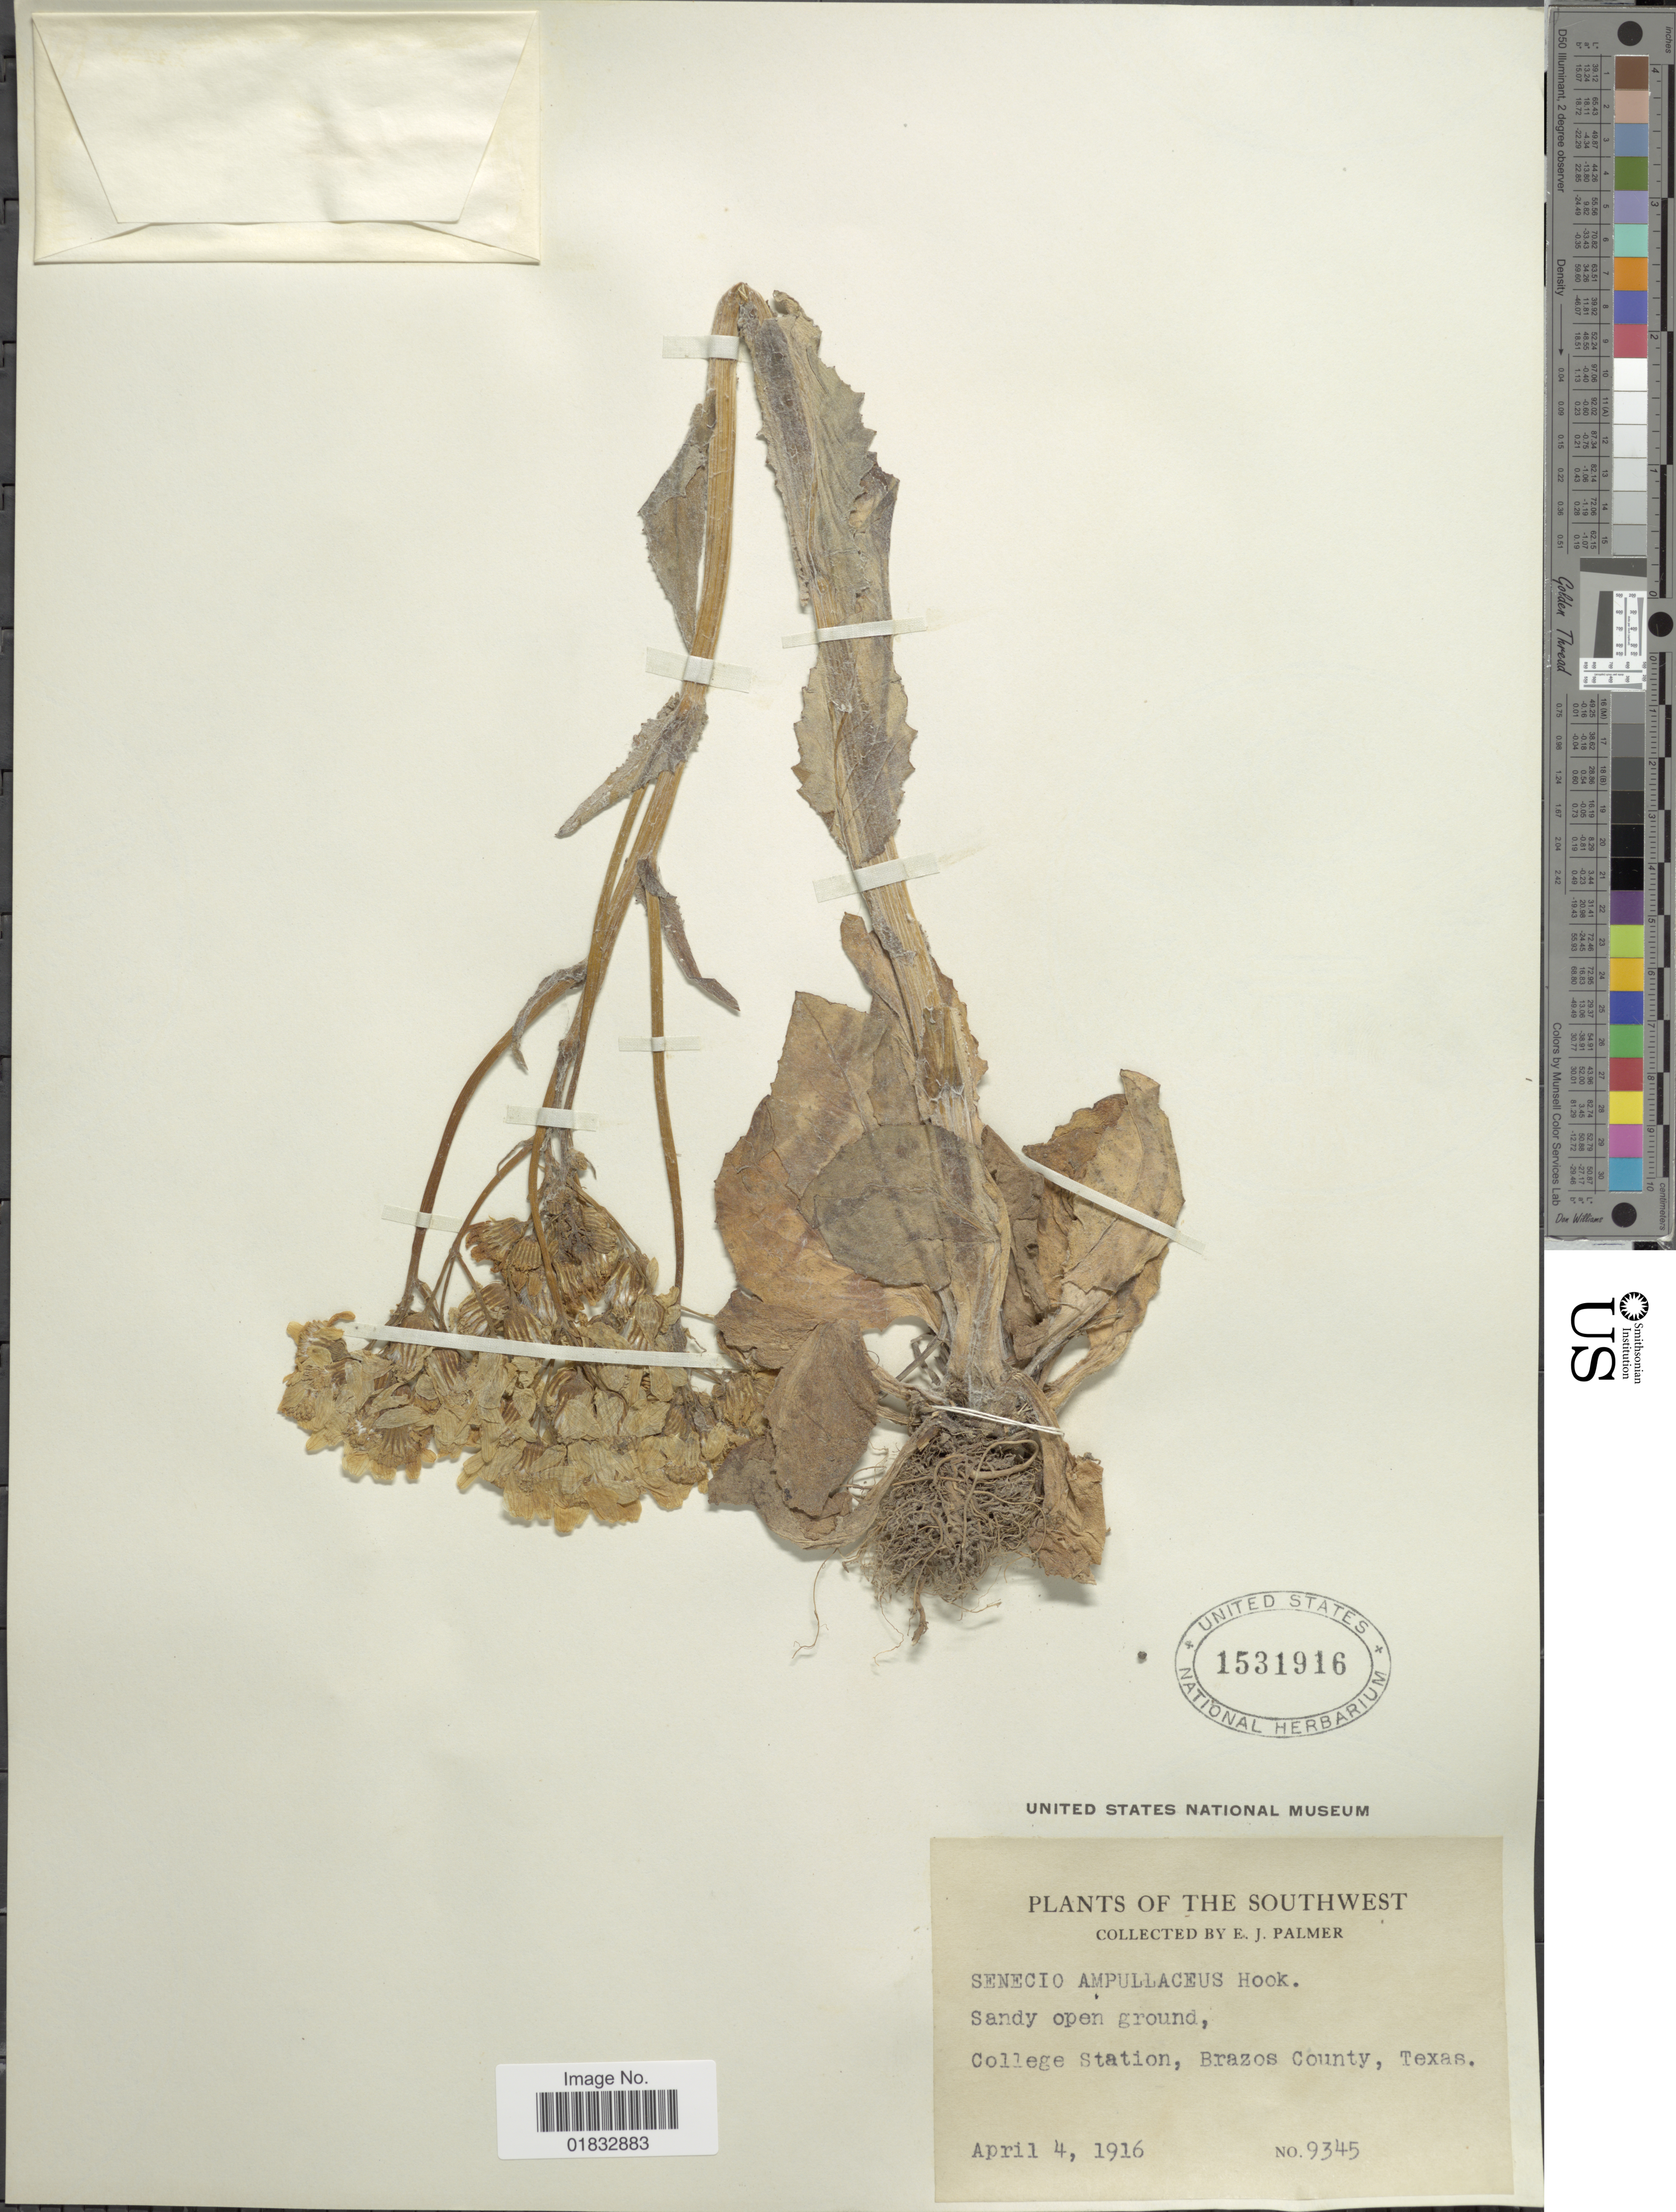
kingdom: Plantae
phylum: Tracheophyta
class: Magnoliopsida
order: Asterales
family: Asteraceae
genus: Senecio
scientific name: Senecio ampullaceus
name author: Hook.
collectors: E. J. Palmer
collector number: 9345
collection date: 1916-04-04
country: United States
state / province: Texas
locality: The Southwest, Sandy open ground, College Station, Brazor County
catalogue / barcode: US 1531916